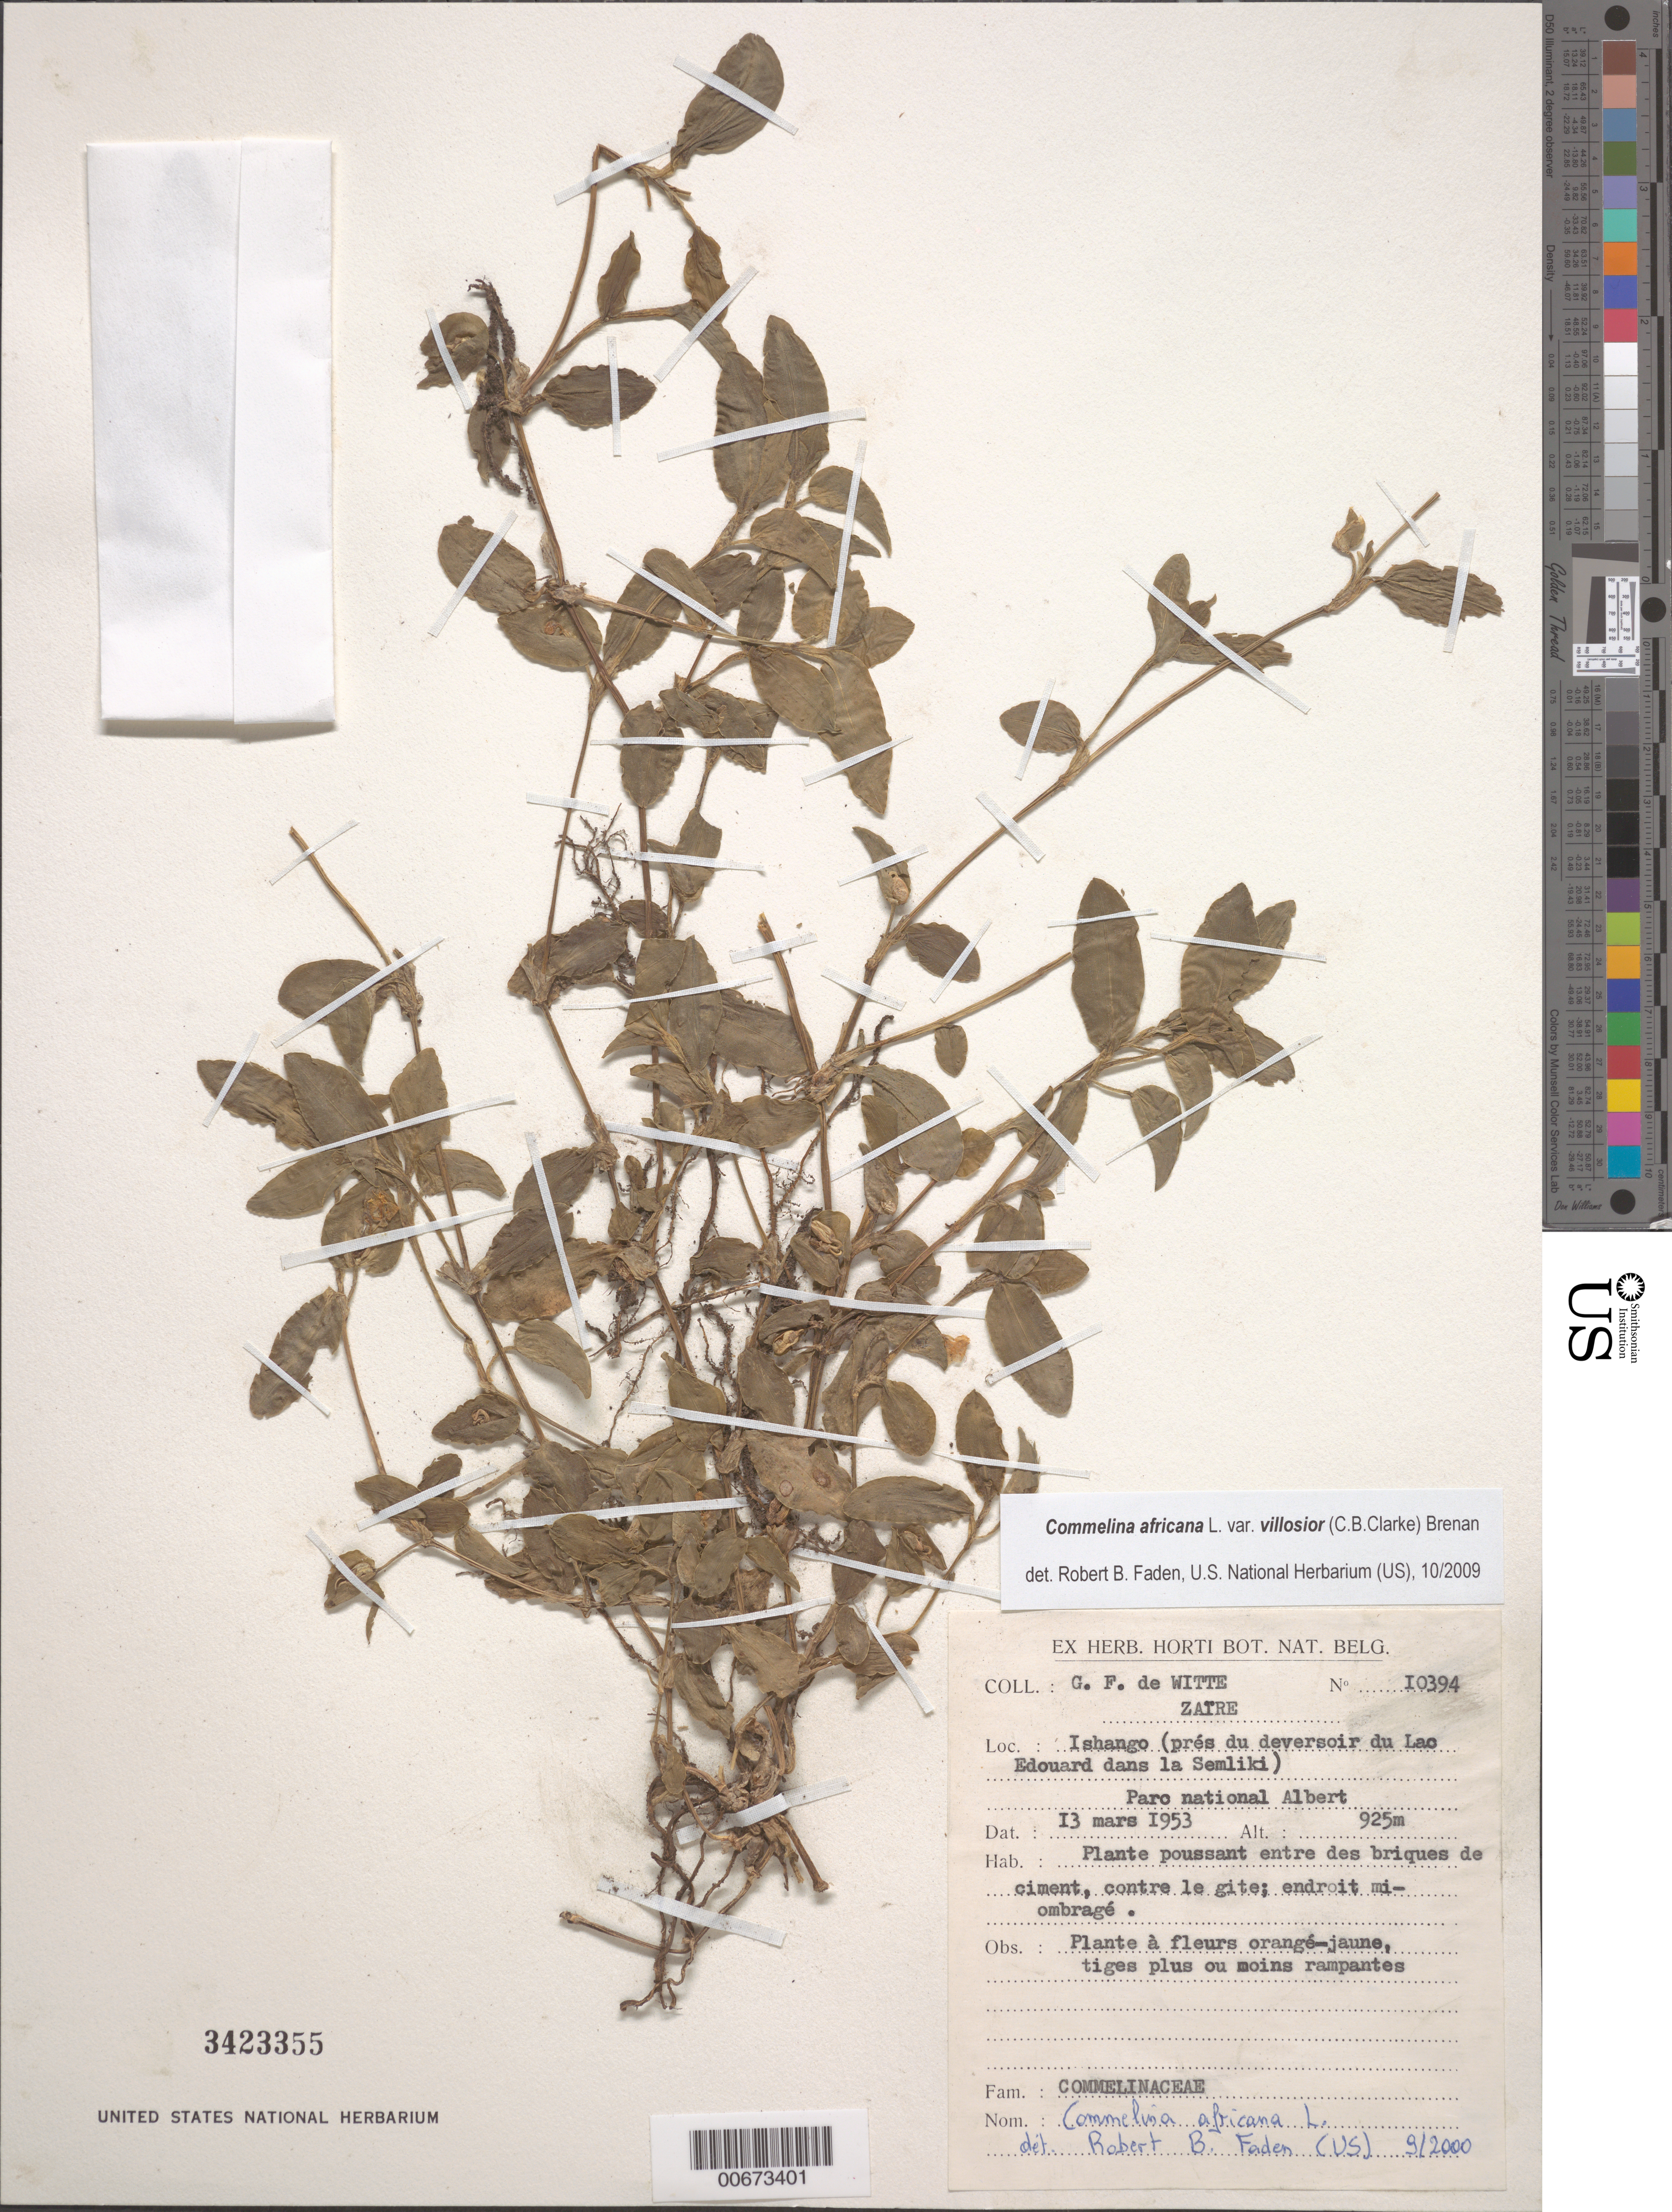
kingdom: Plantae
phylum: Tracheophyta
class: Liliopsida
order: Commelinales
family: Commelinaceae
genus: Commelina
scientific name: Commelina africana var. villosior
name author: (C.B. Clarke) Brenan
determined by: Faden, Robert B., (US), Smithsonian Institution - National Museum of Natural History (UNITED STATES)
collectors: G. F. Witte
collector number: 10394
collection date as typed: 13 Mar 1953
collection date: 1953-03-13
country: Congo, Democratic Republic of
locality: Ishango.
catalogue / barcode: US 3423355